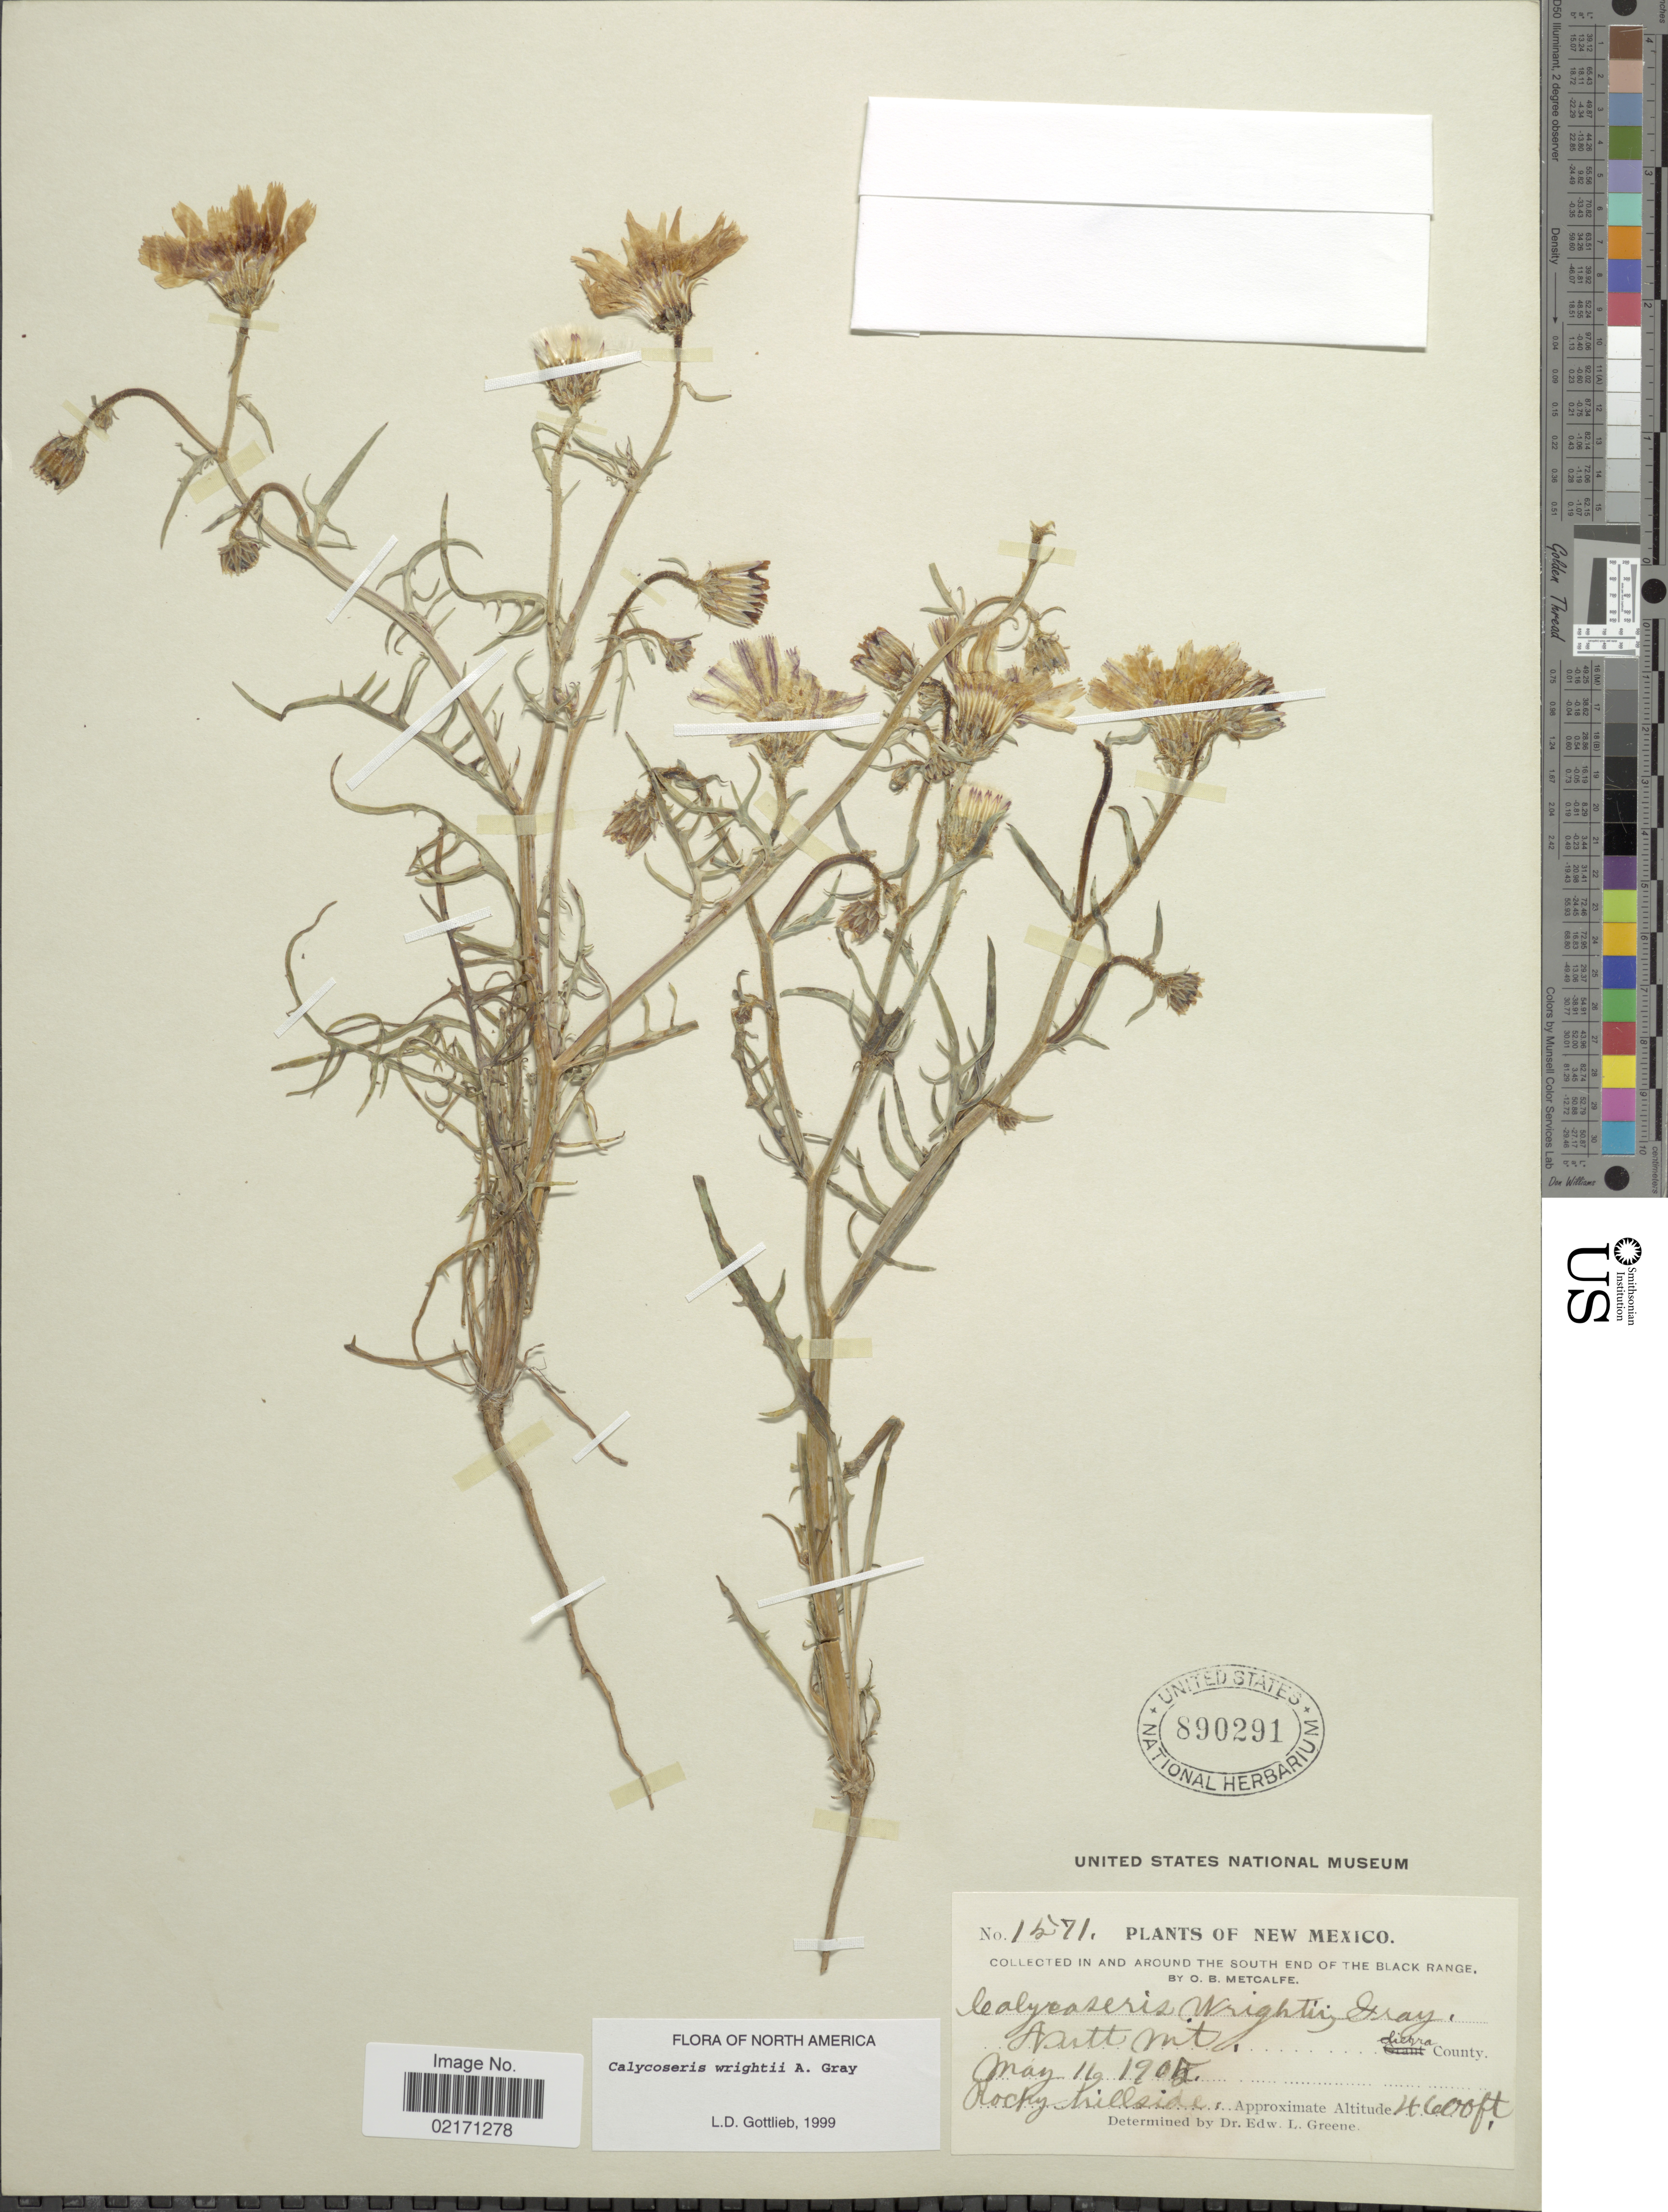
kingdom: Plantae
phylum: Tracheophyta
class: Magnoliopsida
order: Asterales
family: Asteraceae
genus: Calycoseris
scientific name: Calycoseris wrightii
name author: A. Gray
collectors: O. B. Metcalfe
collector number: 1571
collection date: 1905-05-16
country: United States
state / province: New Mexico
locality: In around the south end of Black Range. Sierra County.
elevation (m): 1402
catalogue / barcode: US 890291